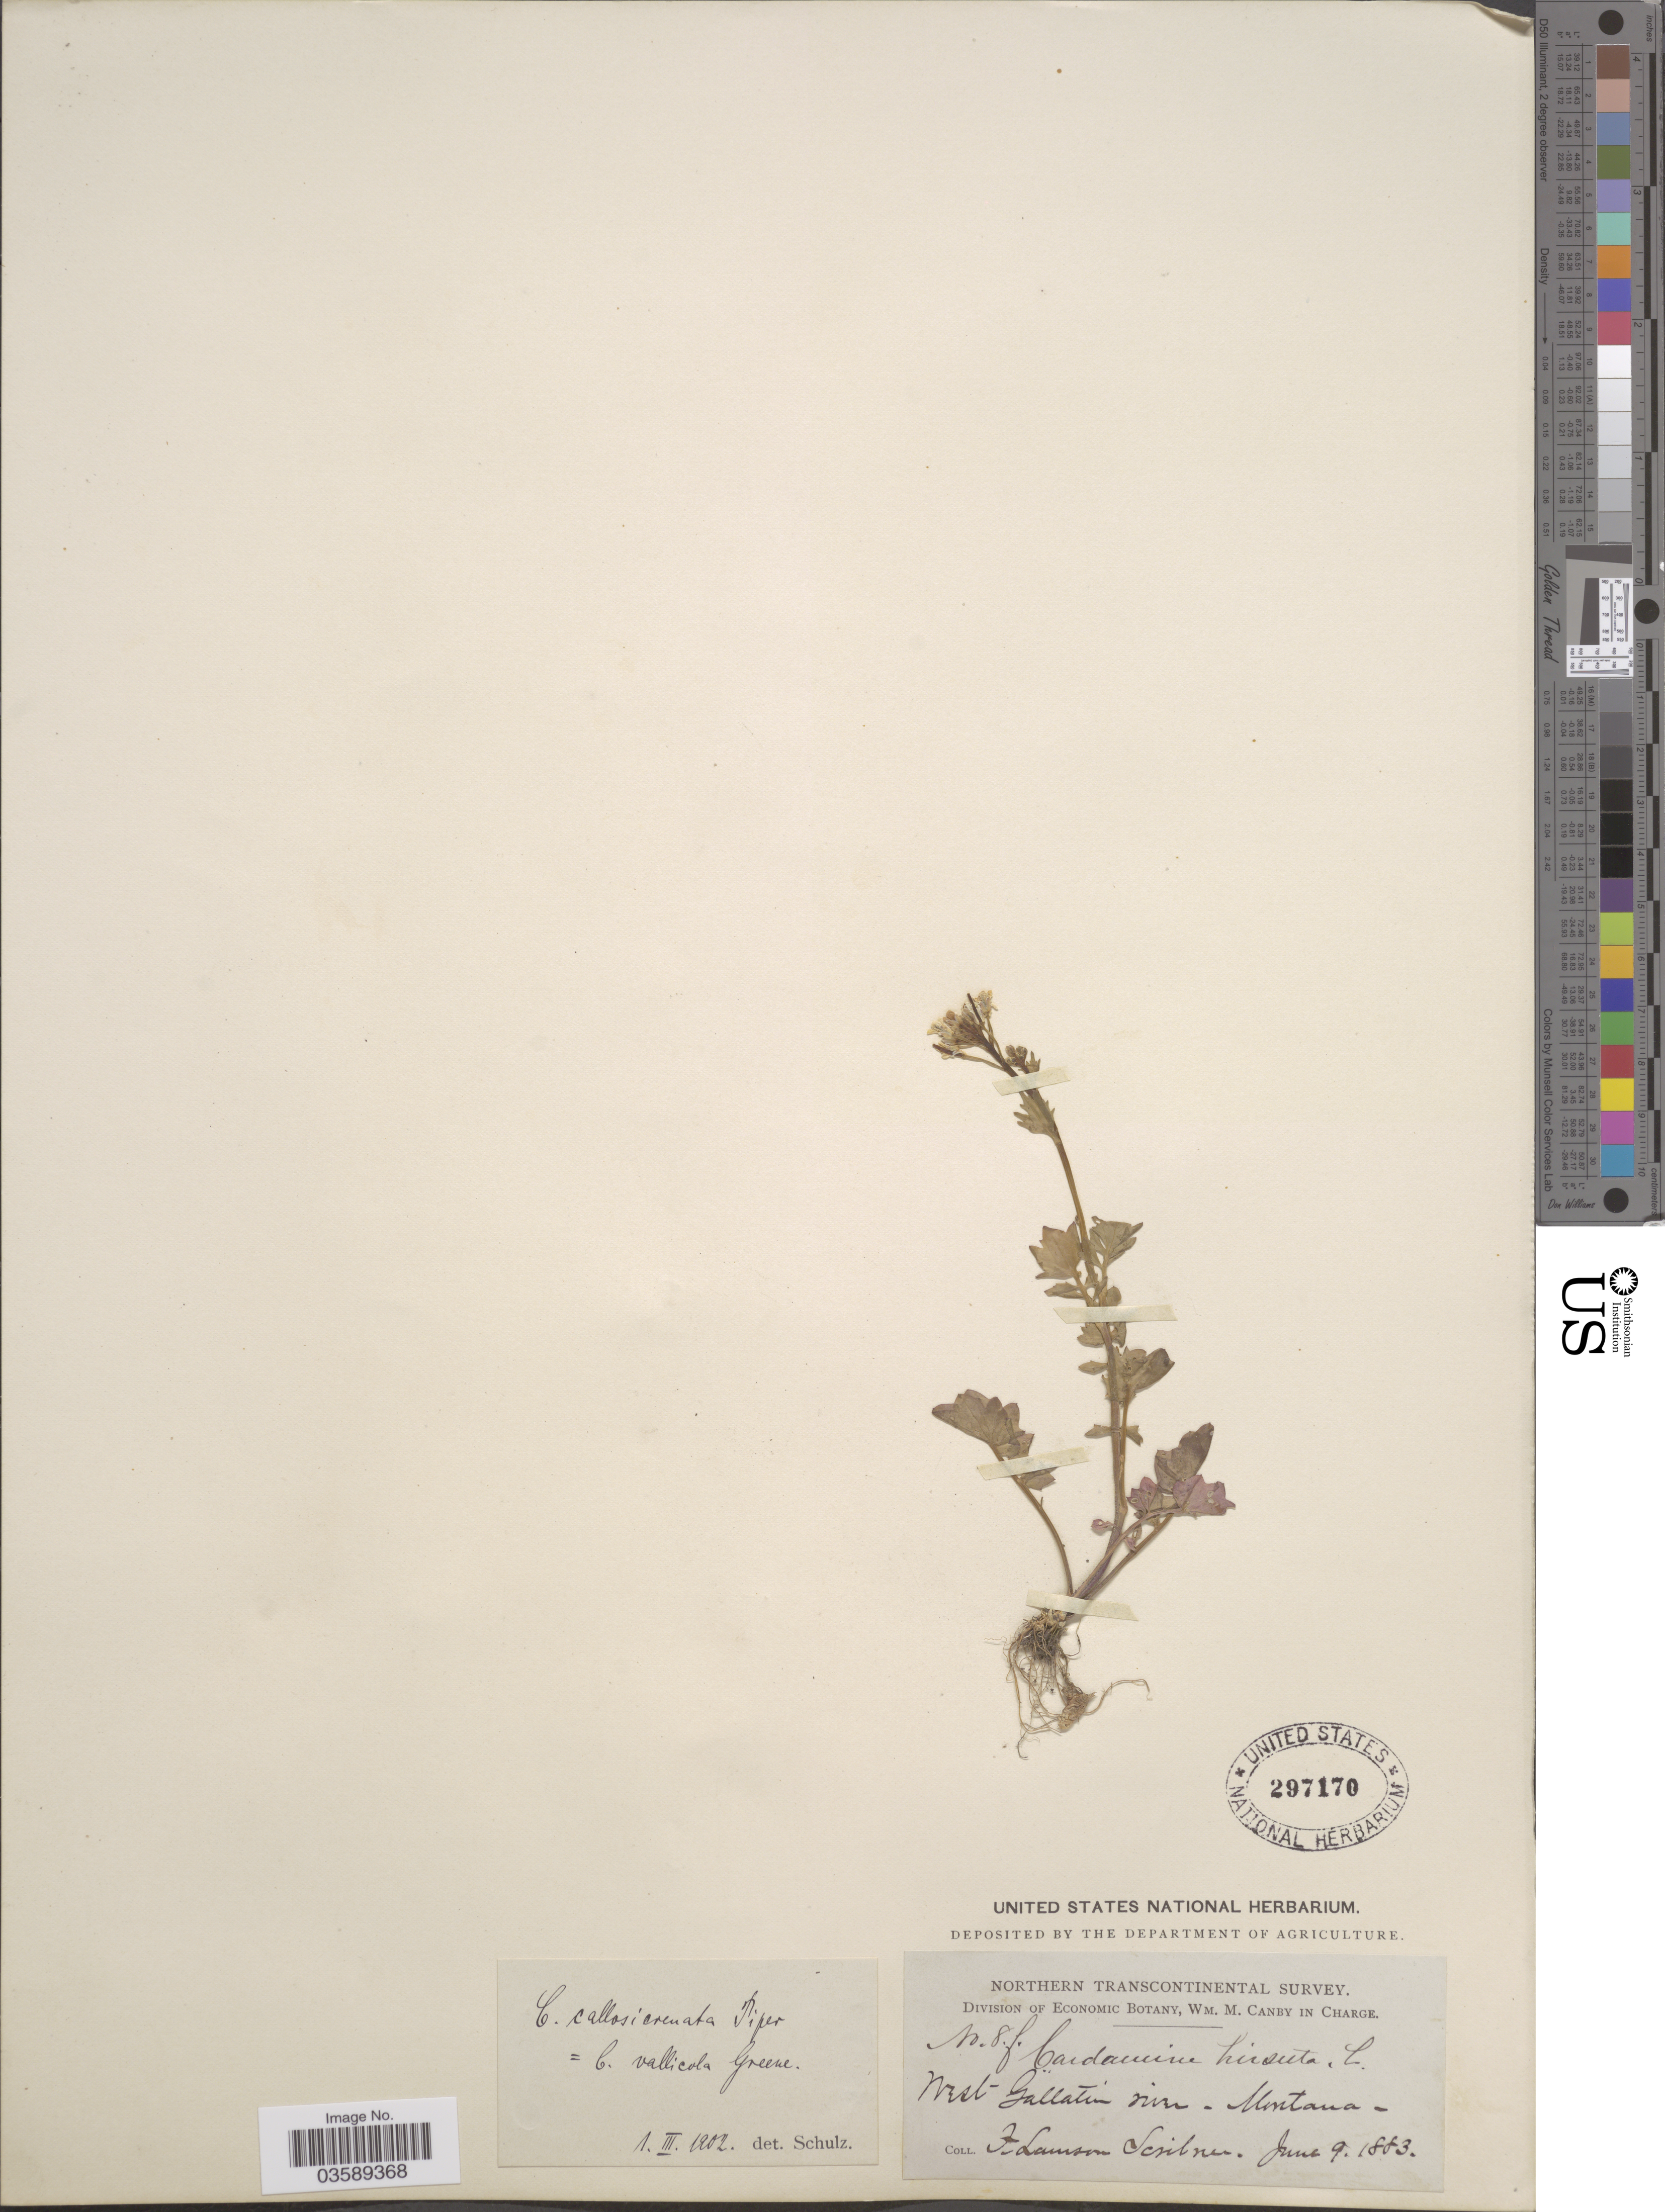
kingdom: Plantae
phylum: Tracheophyta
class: Magnoliopsida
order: Brassicales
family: Brassicaceae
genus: Cardamine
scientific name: Cardamine leibergii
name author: Holz.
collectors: F. L. Scribner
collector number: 8f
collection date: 1883-06-09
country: United States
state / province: Montana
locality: West Gallatin river.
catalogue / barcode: US 297170